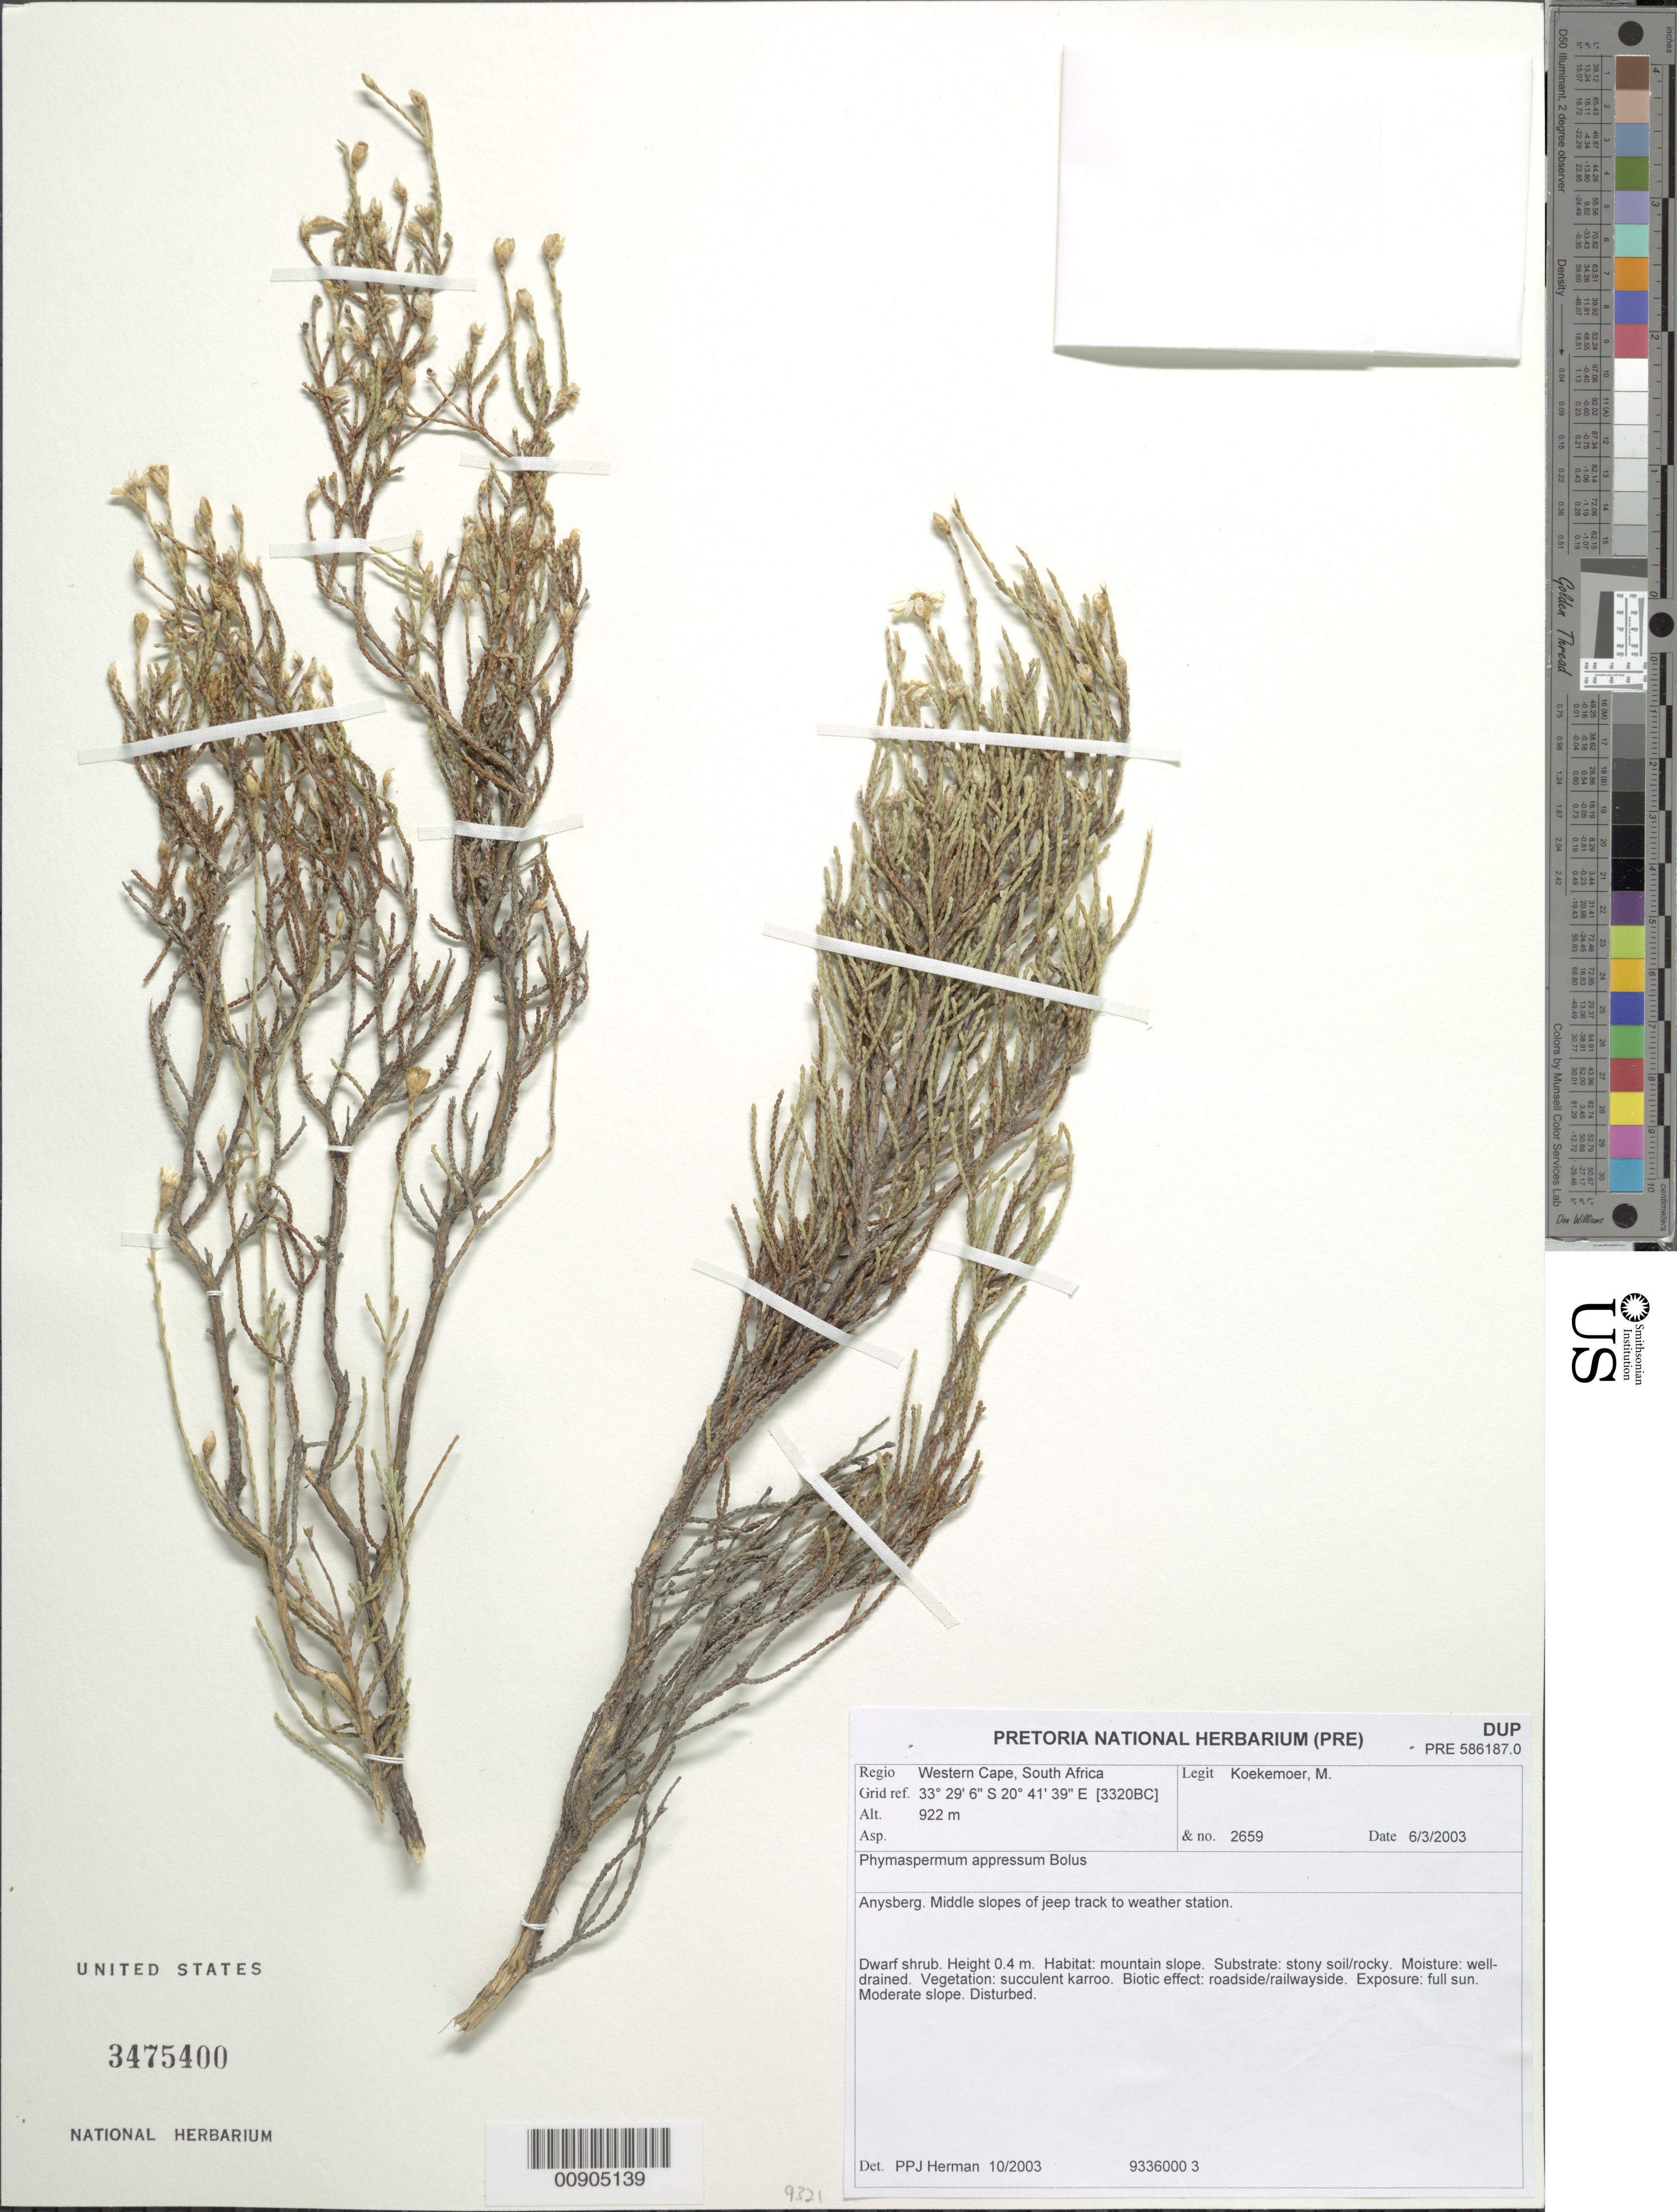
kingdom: Plantae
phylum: Tracheophyta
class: Magnoliopsida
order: Asterales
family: Asteraceae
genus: Phymaspermum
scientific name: Phymaspermum appressum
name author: Bolus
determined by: Herman, P. P. J.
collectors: M. Koekemoer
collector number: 2659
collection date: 2003-03-06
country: South Africa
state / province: Western Cape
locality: Aynsberg, jeep track to weather station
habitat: Mountain slope, stony soil/rocky, well-drained, succulent karroo, roadside/railwayside, full sun, moderate slope, disturbed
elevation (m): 922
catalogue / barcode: US 3475400